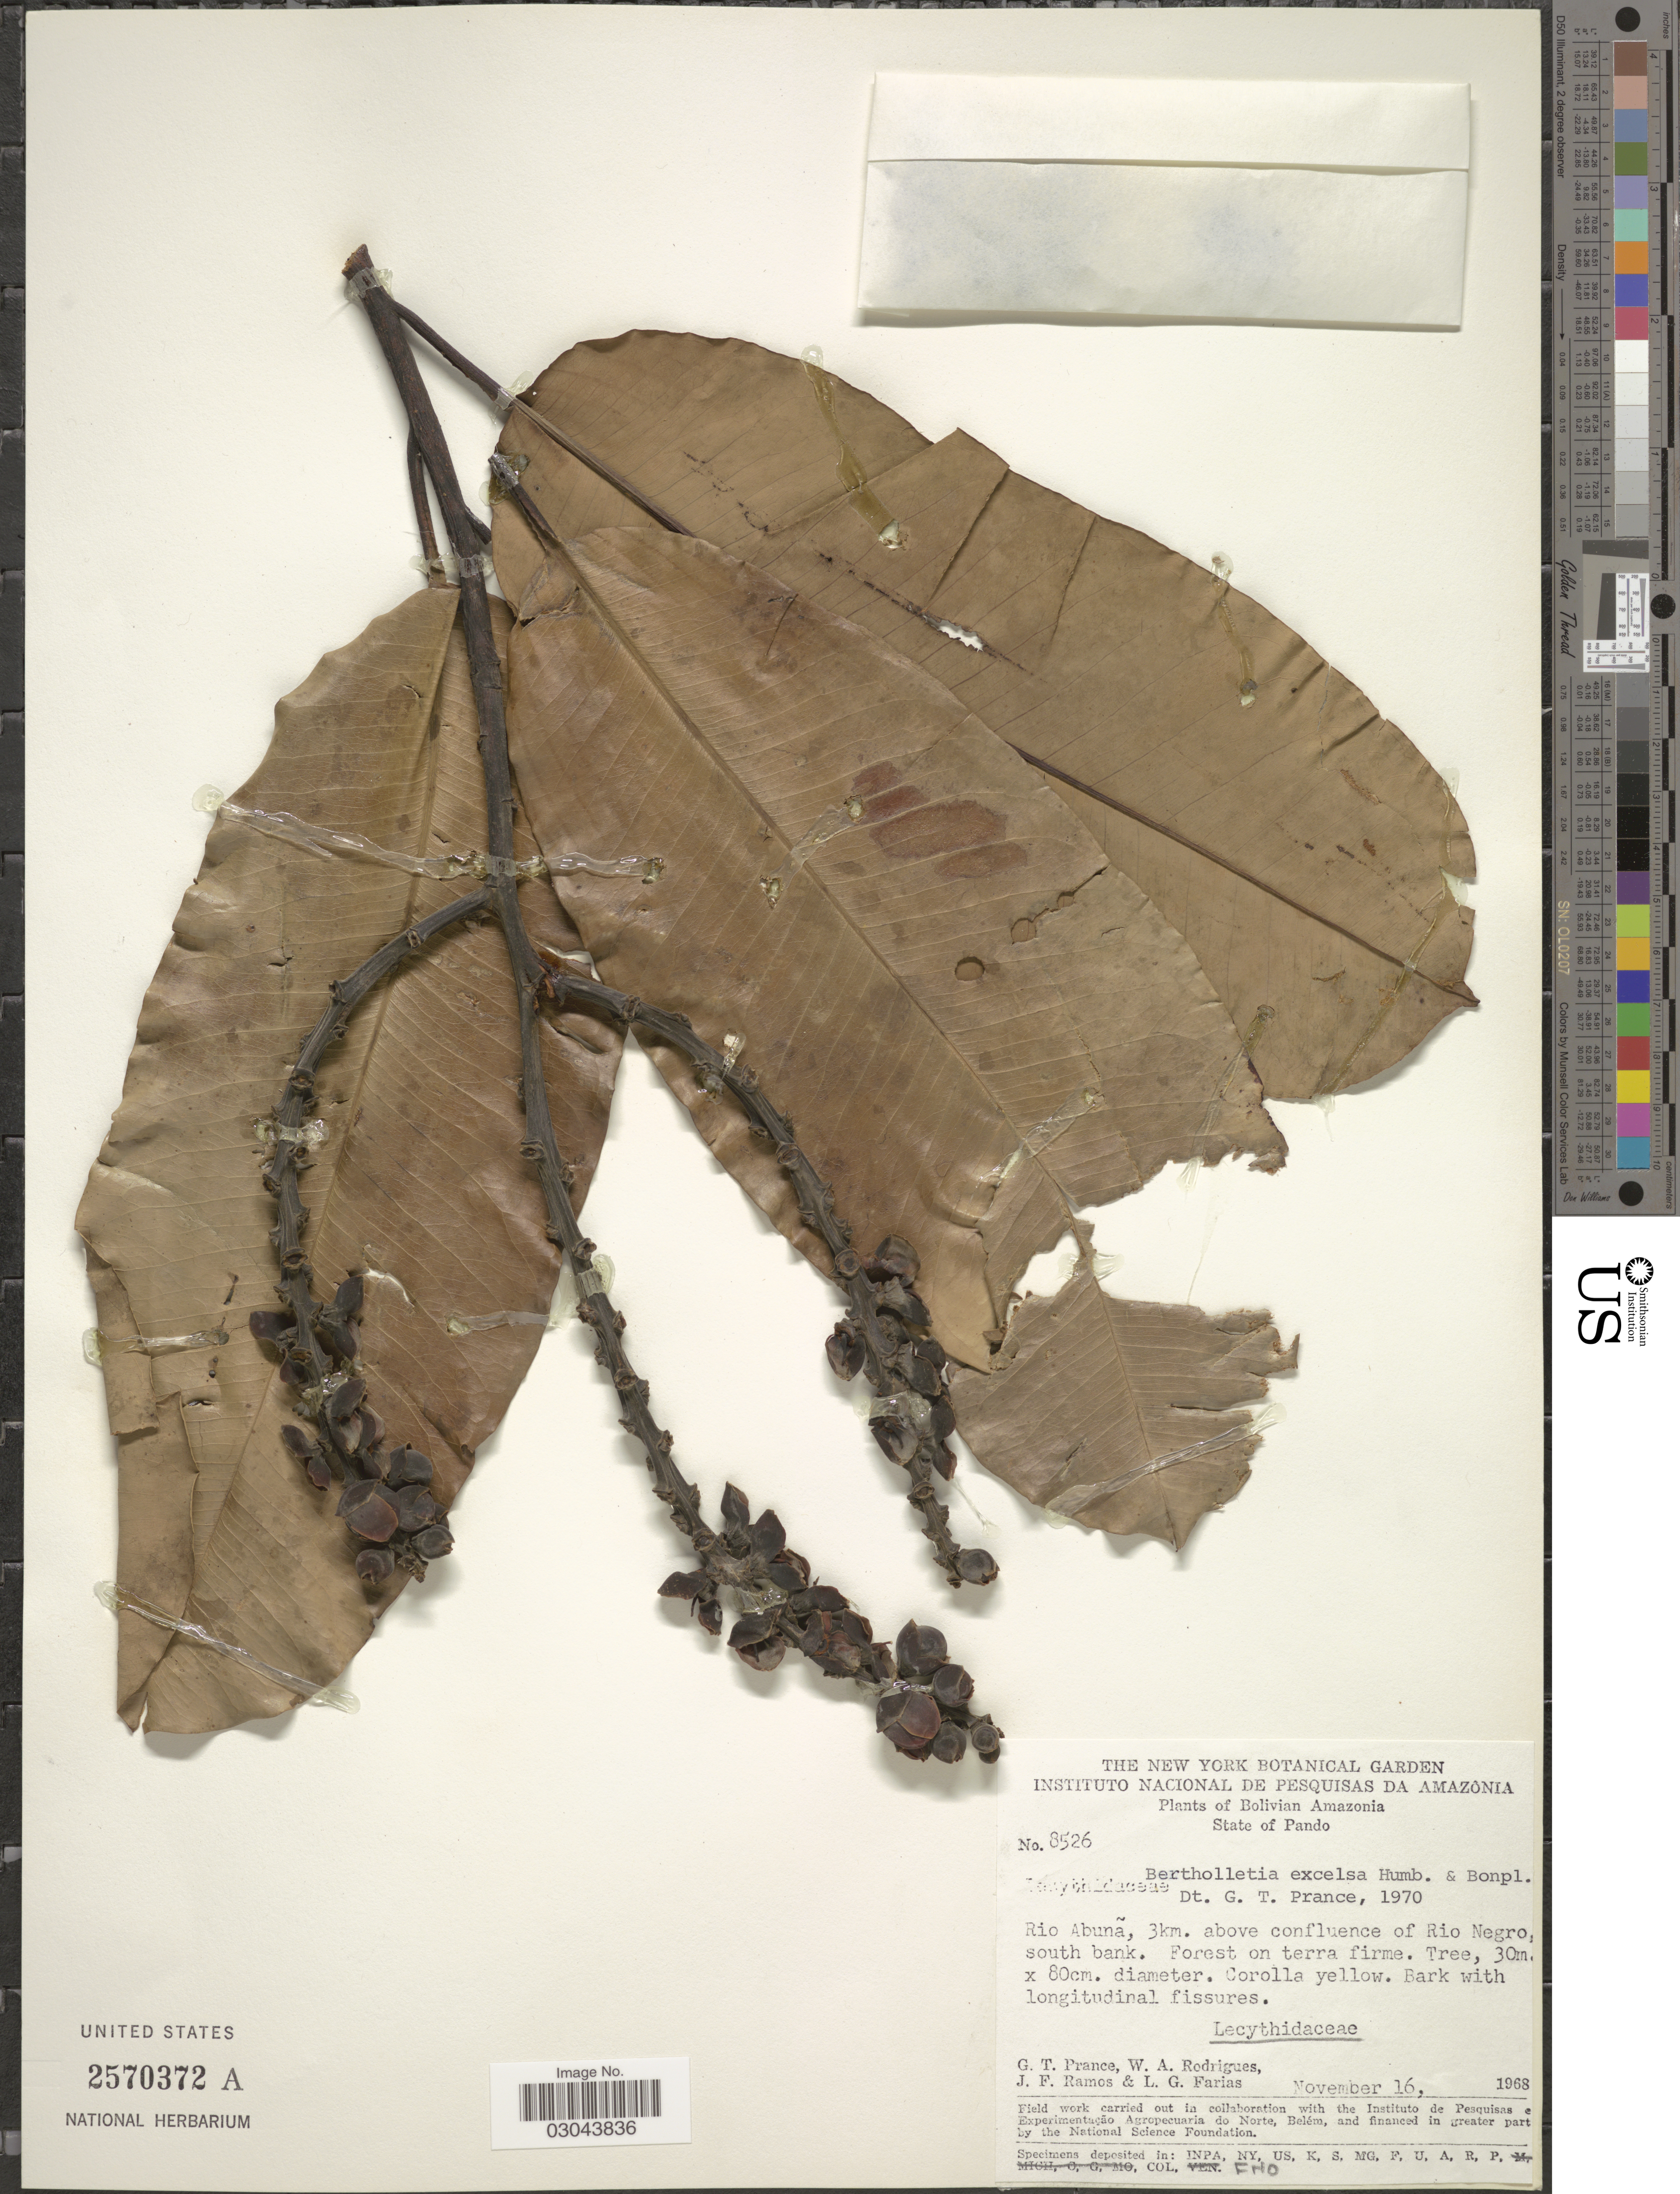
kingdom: Plantae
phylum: Tracheophyta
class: Magnoliopsida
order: Ericales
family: Lecythidaceae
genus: Bertholletia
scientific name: Bertholletia excelsa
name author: Bonpl.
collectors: G. T. Prance, W. A. Rodrigues, J. F. Ramos & L. G. Farias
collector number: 8526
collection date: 1968-11-16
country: Bolivia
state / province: Pando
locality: Bolivian Amazonia. Rio Abunã, 3km. above confluence of Rio Negro, south bank.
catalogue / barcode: US 2570372A